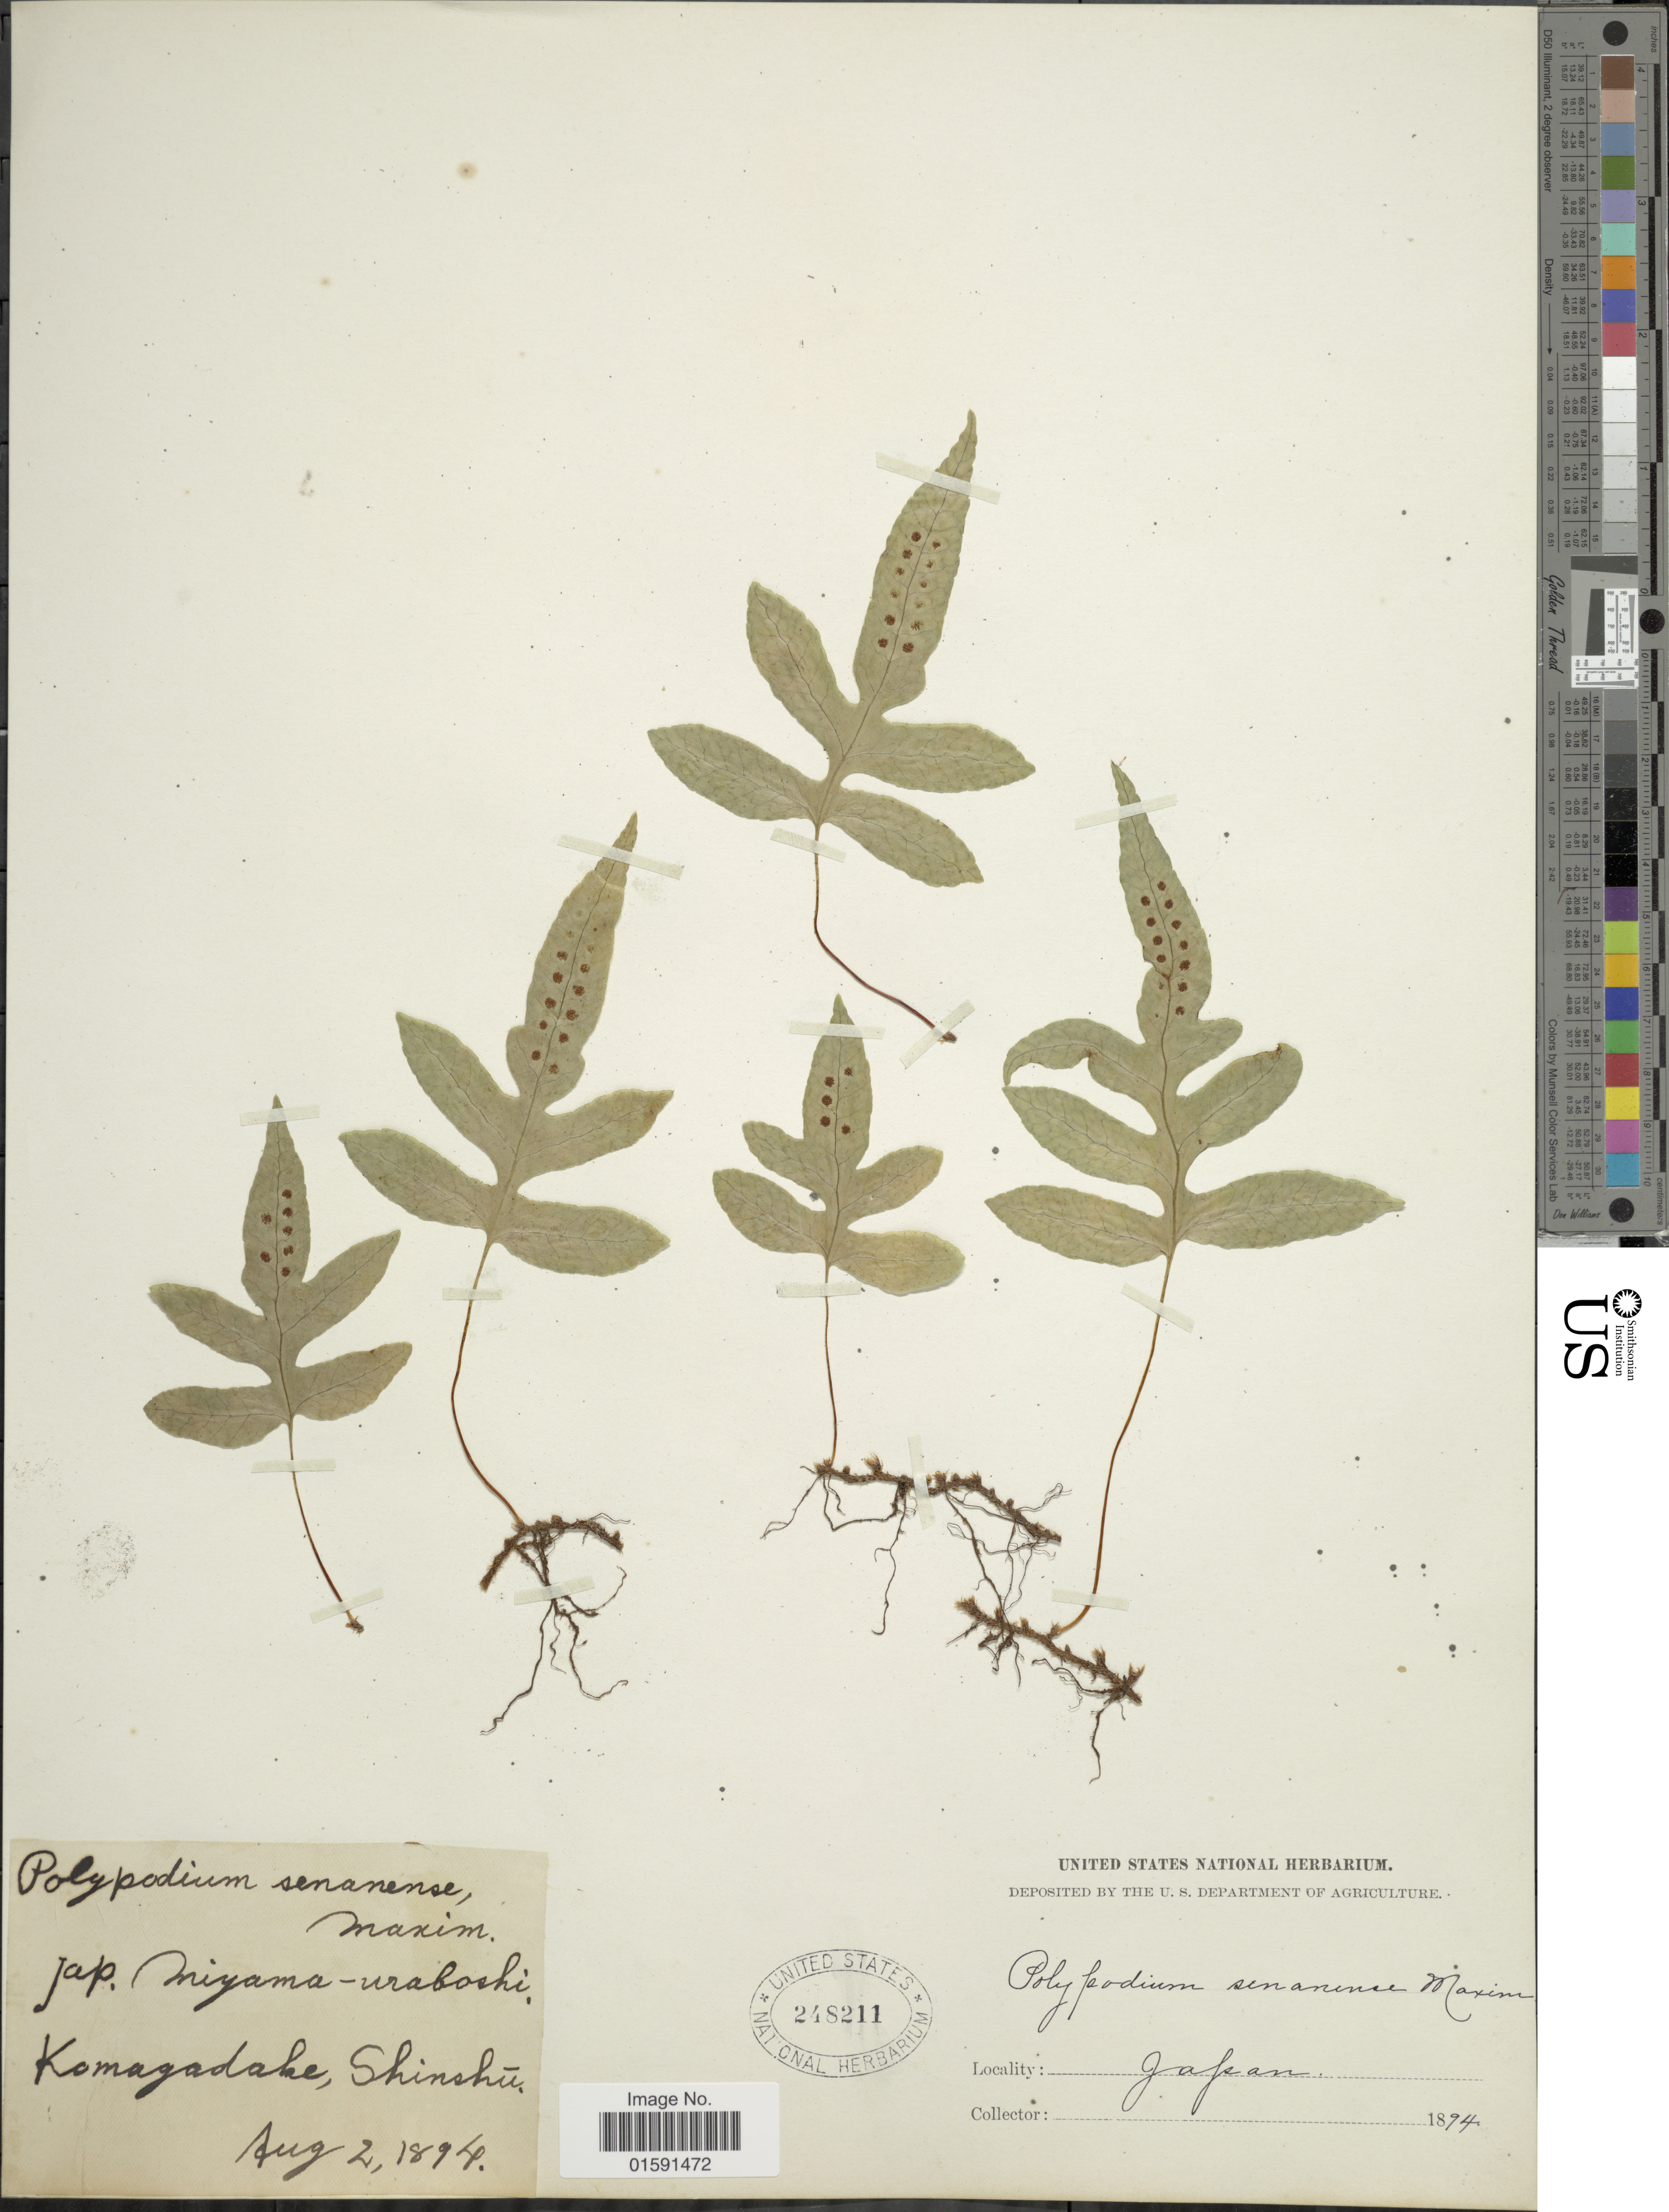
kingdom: Plantae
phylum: Tracheophyta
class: Polypodiopsida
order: Polypodiales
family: Polypodiaceae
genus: Selliguea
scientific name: Selliguea veitchii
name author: (Baker) H. Ohashi & K. Ohashi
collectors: U.S. National Herbarium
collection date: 1894-08-02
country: Japan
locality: Komagadake, Shinshu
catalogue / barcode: US 248211